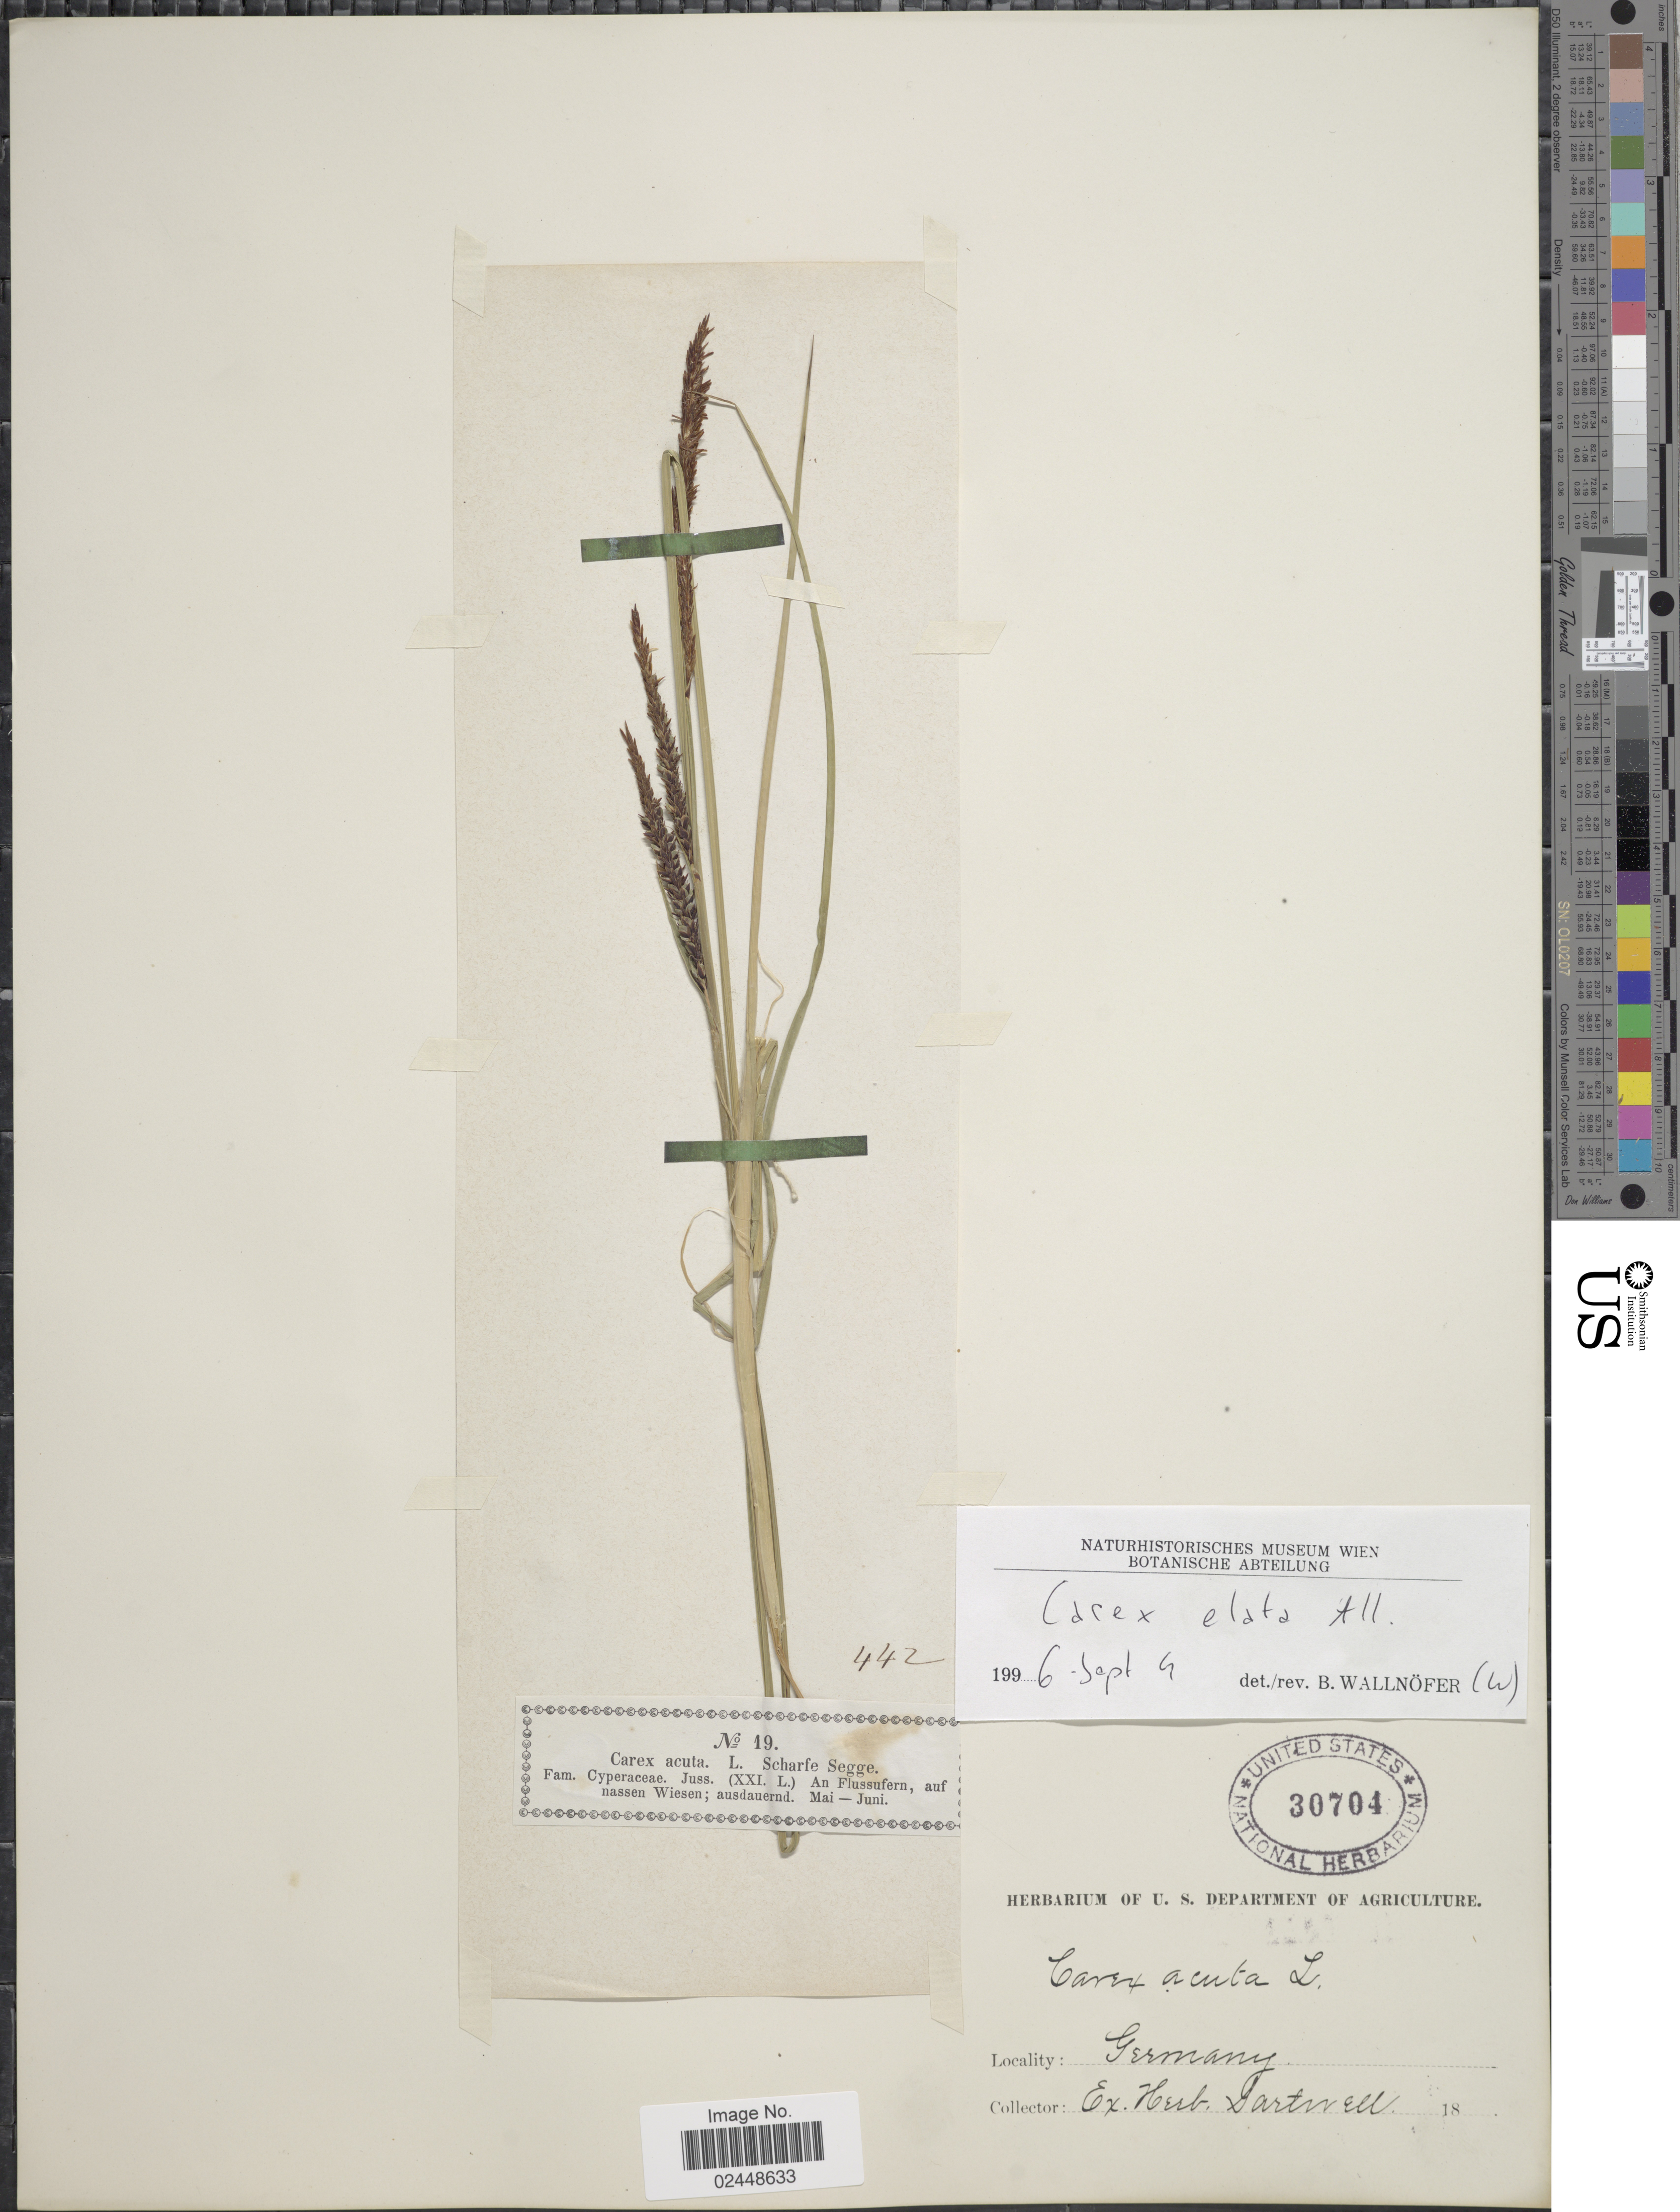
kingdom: Plantae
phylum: Tracheophyta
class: Liliopsida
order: Poales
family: Cyperaceae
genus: Carex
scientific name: Carex elata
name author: All.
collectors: ex herb. Sartwell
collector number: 19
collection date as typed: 18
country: Germany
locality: An Flussufern, auf nassen Wiesen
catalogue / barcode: US 30704